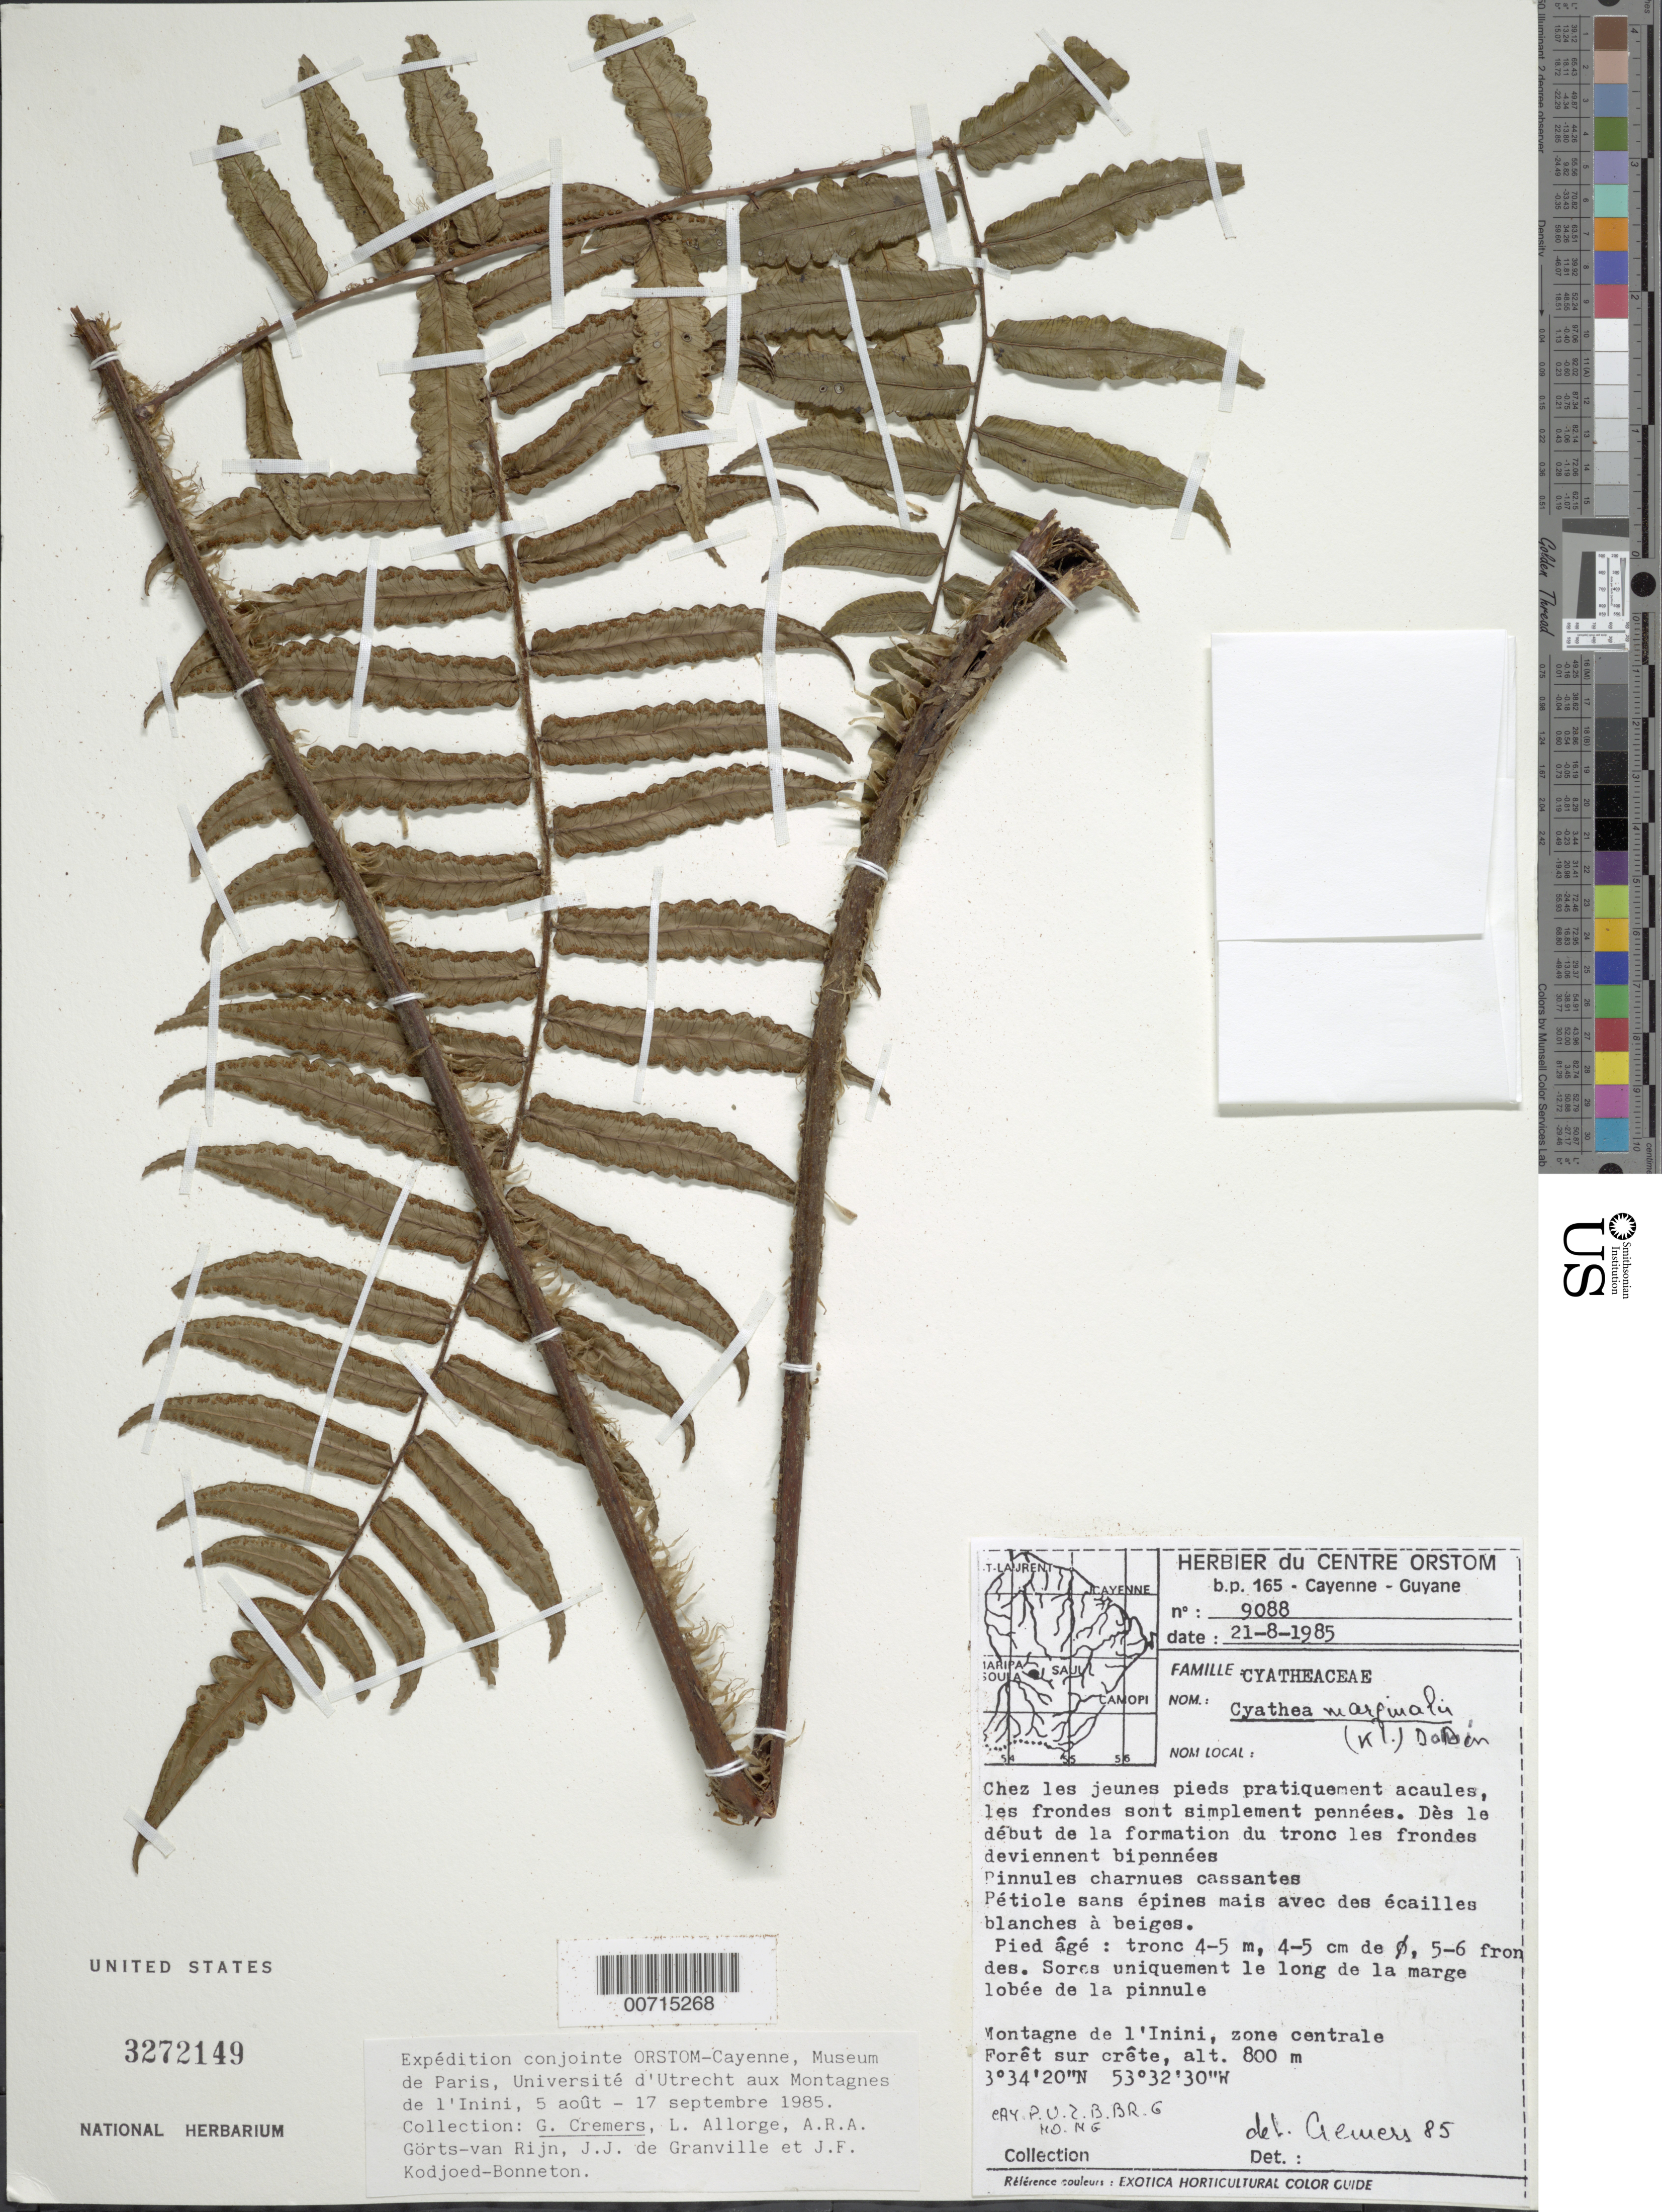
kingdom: Plantae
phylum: Tracheophyta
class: Polypodiopsida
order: Cyatheales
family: Cyatheaceae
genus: Cyathea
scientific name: Cyathea marginalis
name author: (Klotzsch) Domin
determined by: Cremers, Georges A.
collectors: G. Cremers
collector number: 9088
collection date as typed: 21-Aug-85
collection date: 1985-08-21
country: French Guiana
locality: Montagnes de l'Inini, zone centrale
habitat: Forêt sur crete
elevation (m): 800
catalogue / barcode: US 3272149